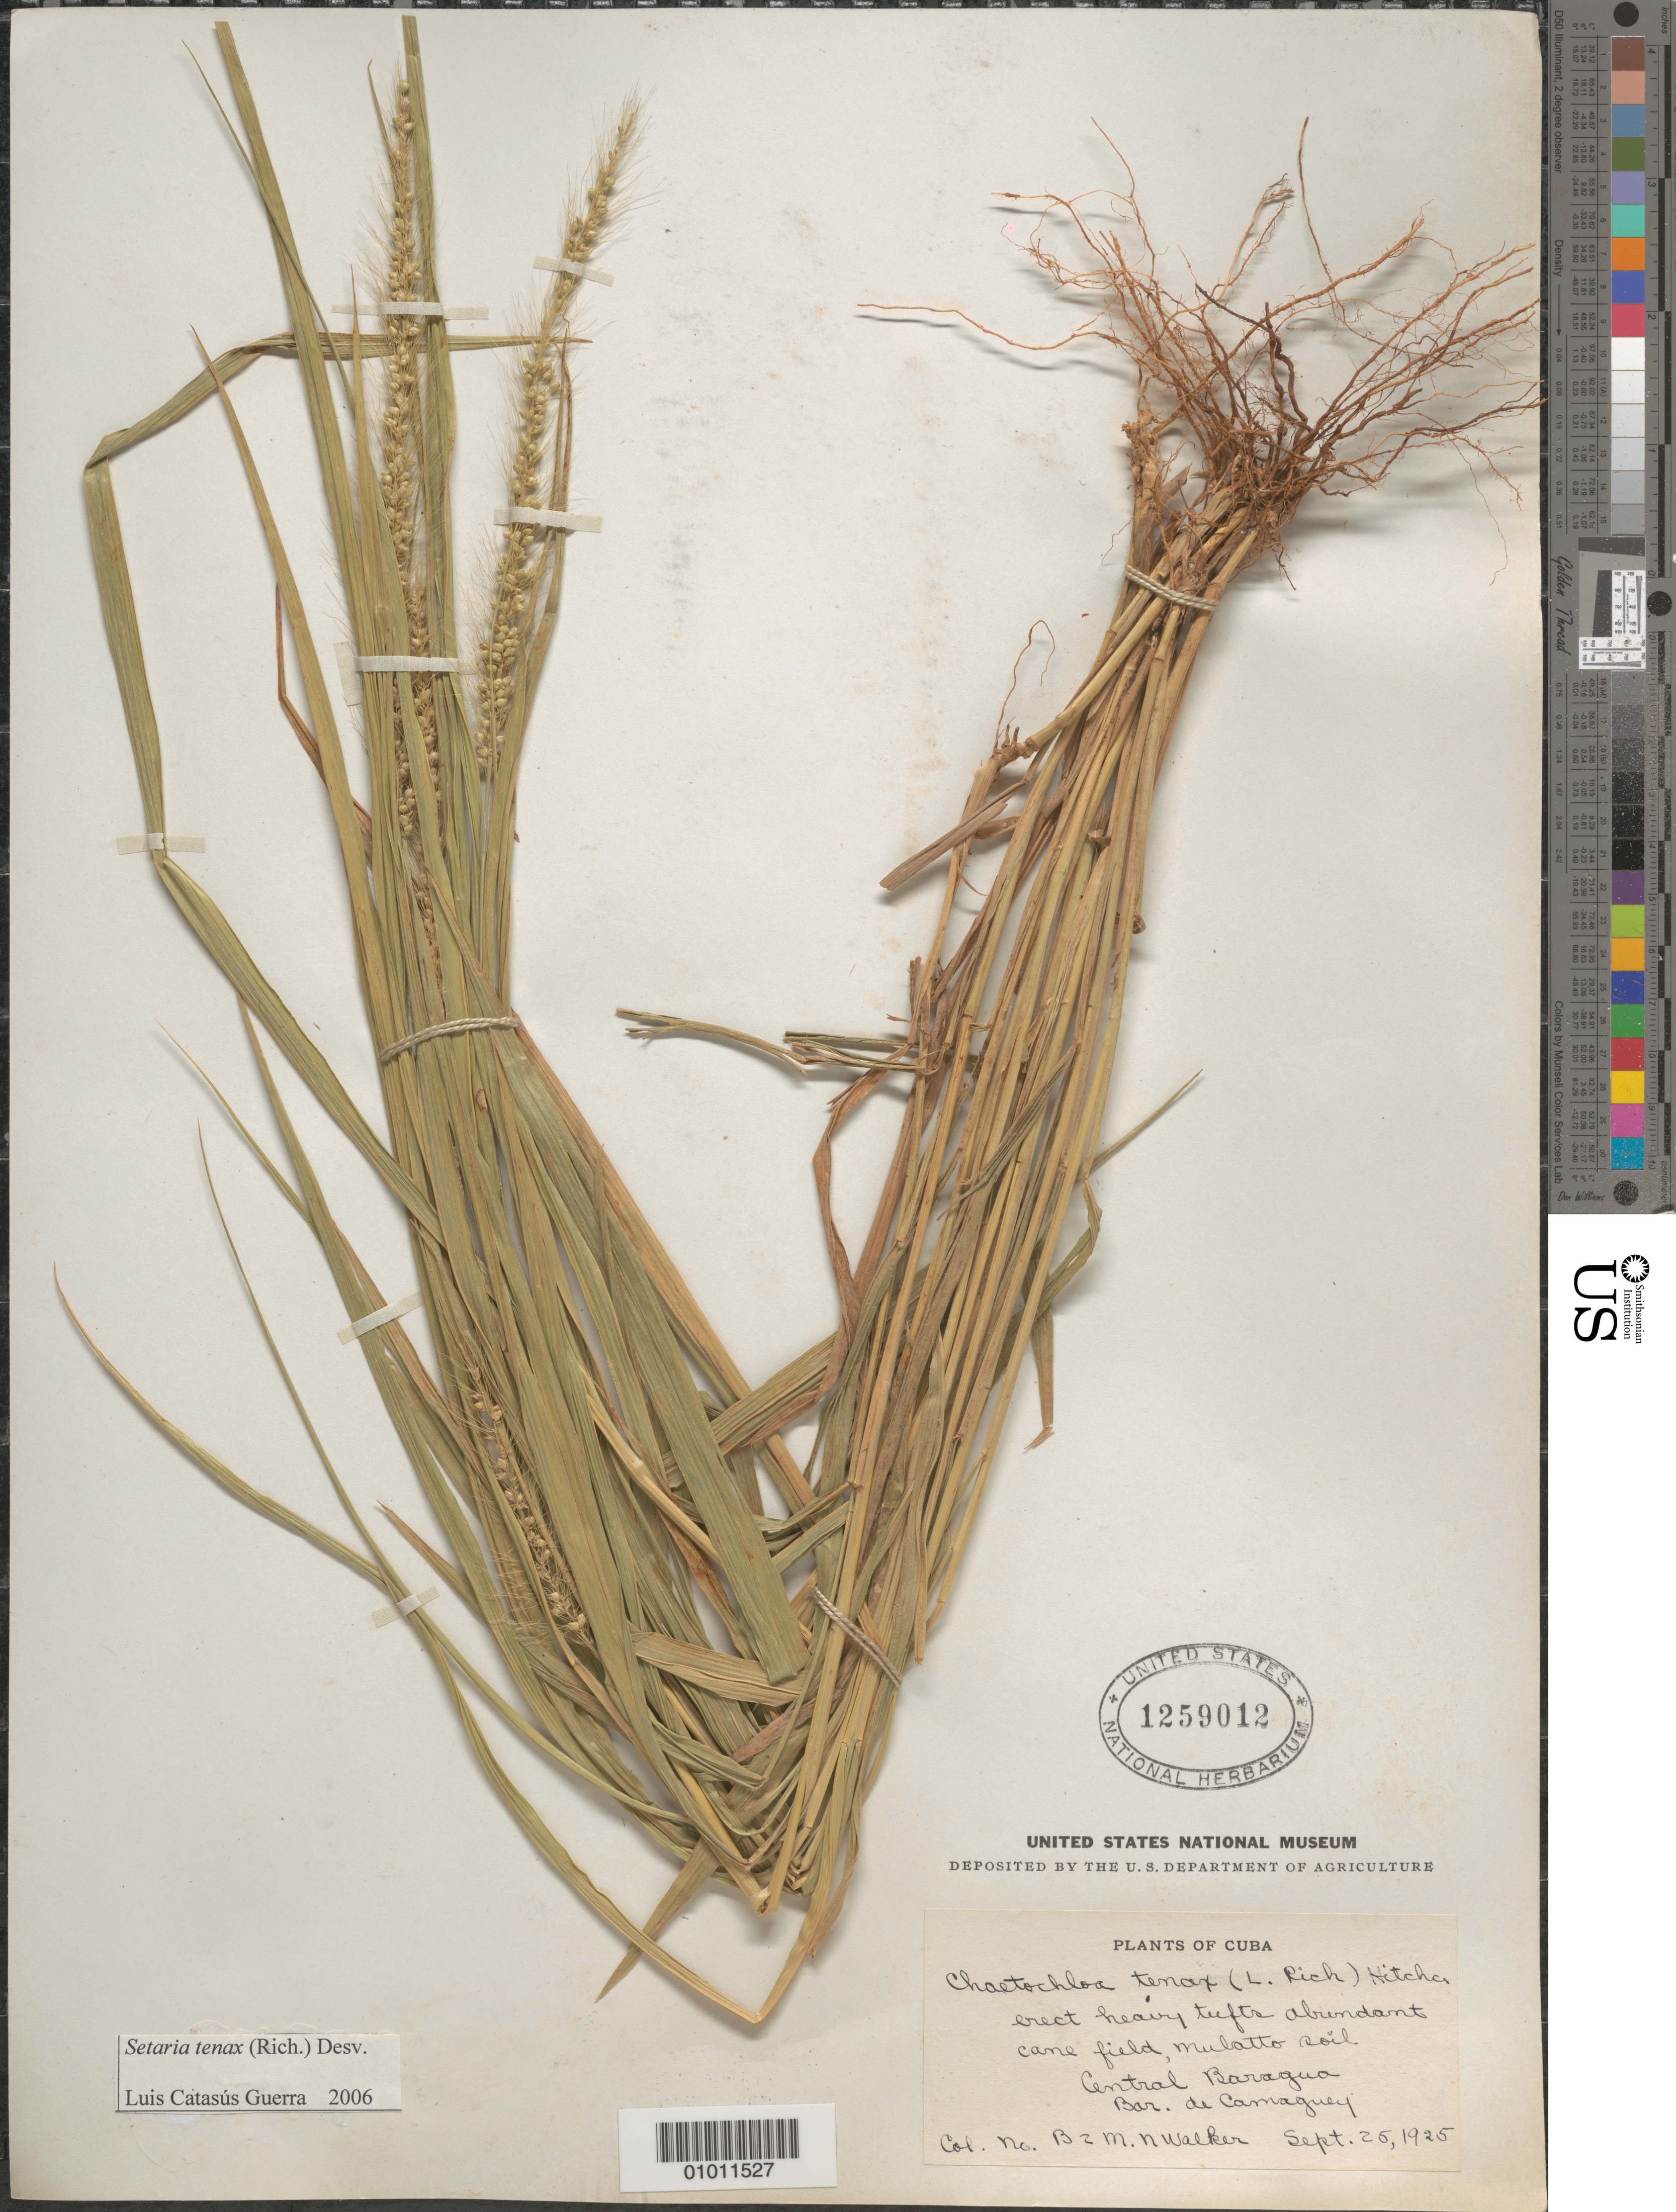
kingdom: Plantae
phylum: Tracheophyta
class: Liliopsida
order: Poales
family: Poaceae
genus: Setaria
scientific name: Setaria tenax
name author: (Rich.) Desv.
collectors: M. Walker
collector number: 13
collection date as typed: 25 Sep 1925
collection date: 1925-09-25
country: Cuba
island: Cuba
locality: Central Barragua, Bar de Camaguey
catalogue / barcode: US 1259012